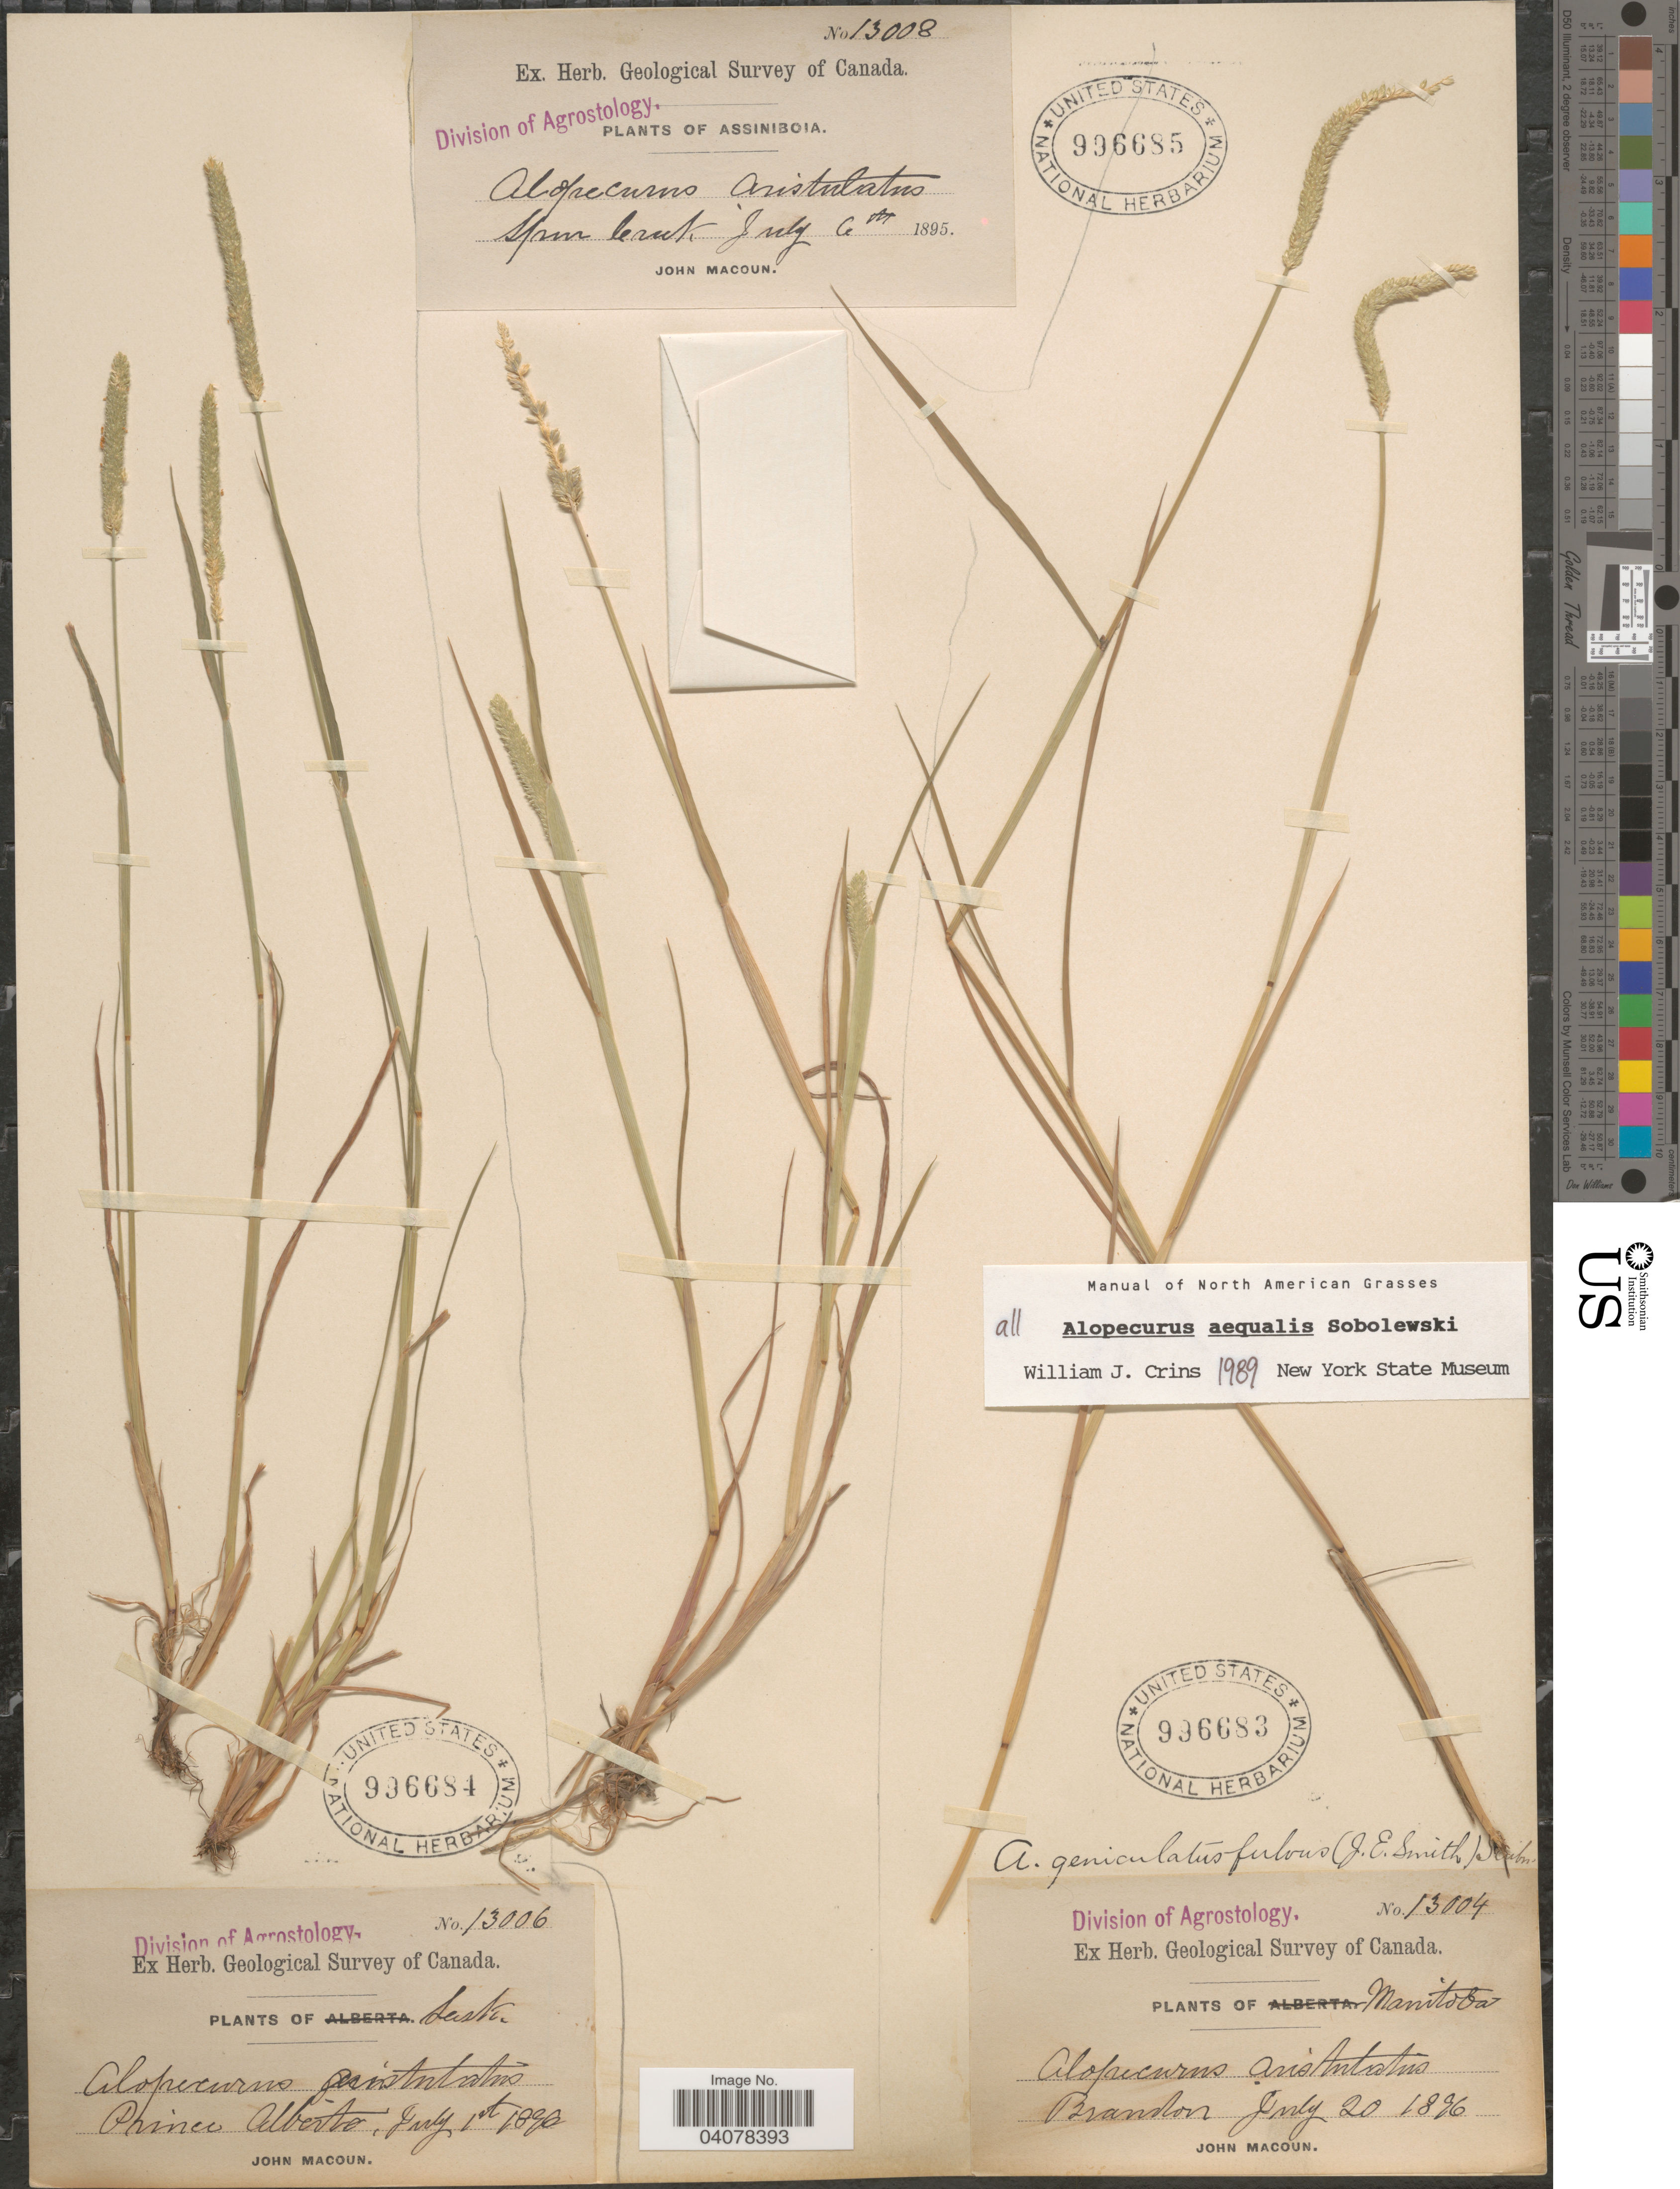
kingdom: Plantae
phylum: Tracheophyta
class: Liliopsida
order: Poales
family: Poaceae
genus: Alopecurus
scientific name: Alopecurus aequalis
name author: Sobol.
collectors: J. Macoun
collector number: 13006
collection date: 1896-07-01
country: Canada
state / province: Saskatchewan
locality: Herb. Geological Survey of Canada. Prince Albert.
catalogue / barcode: US 996684-2